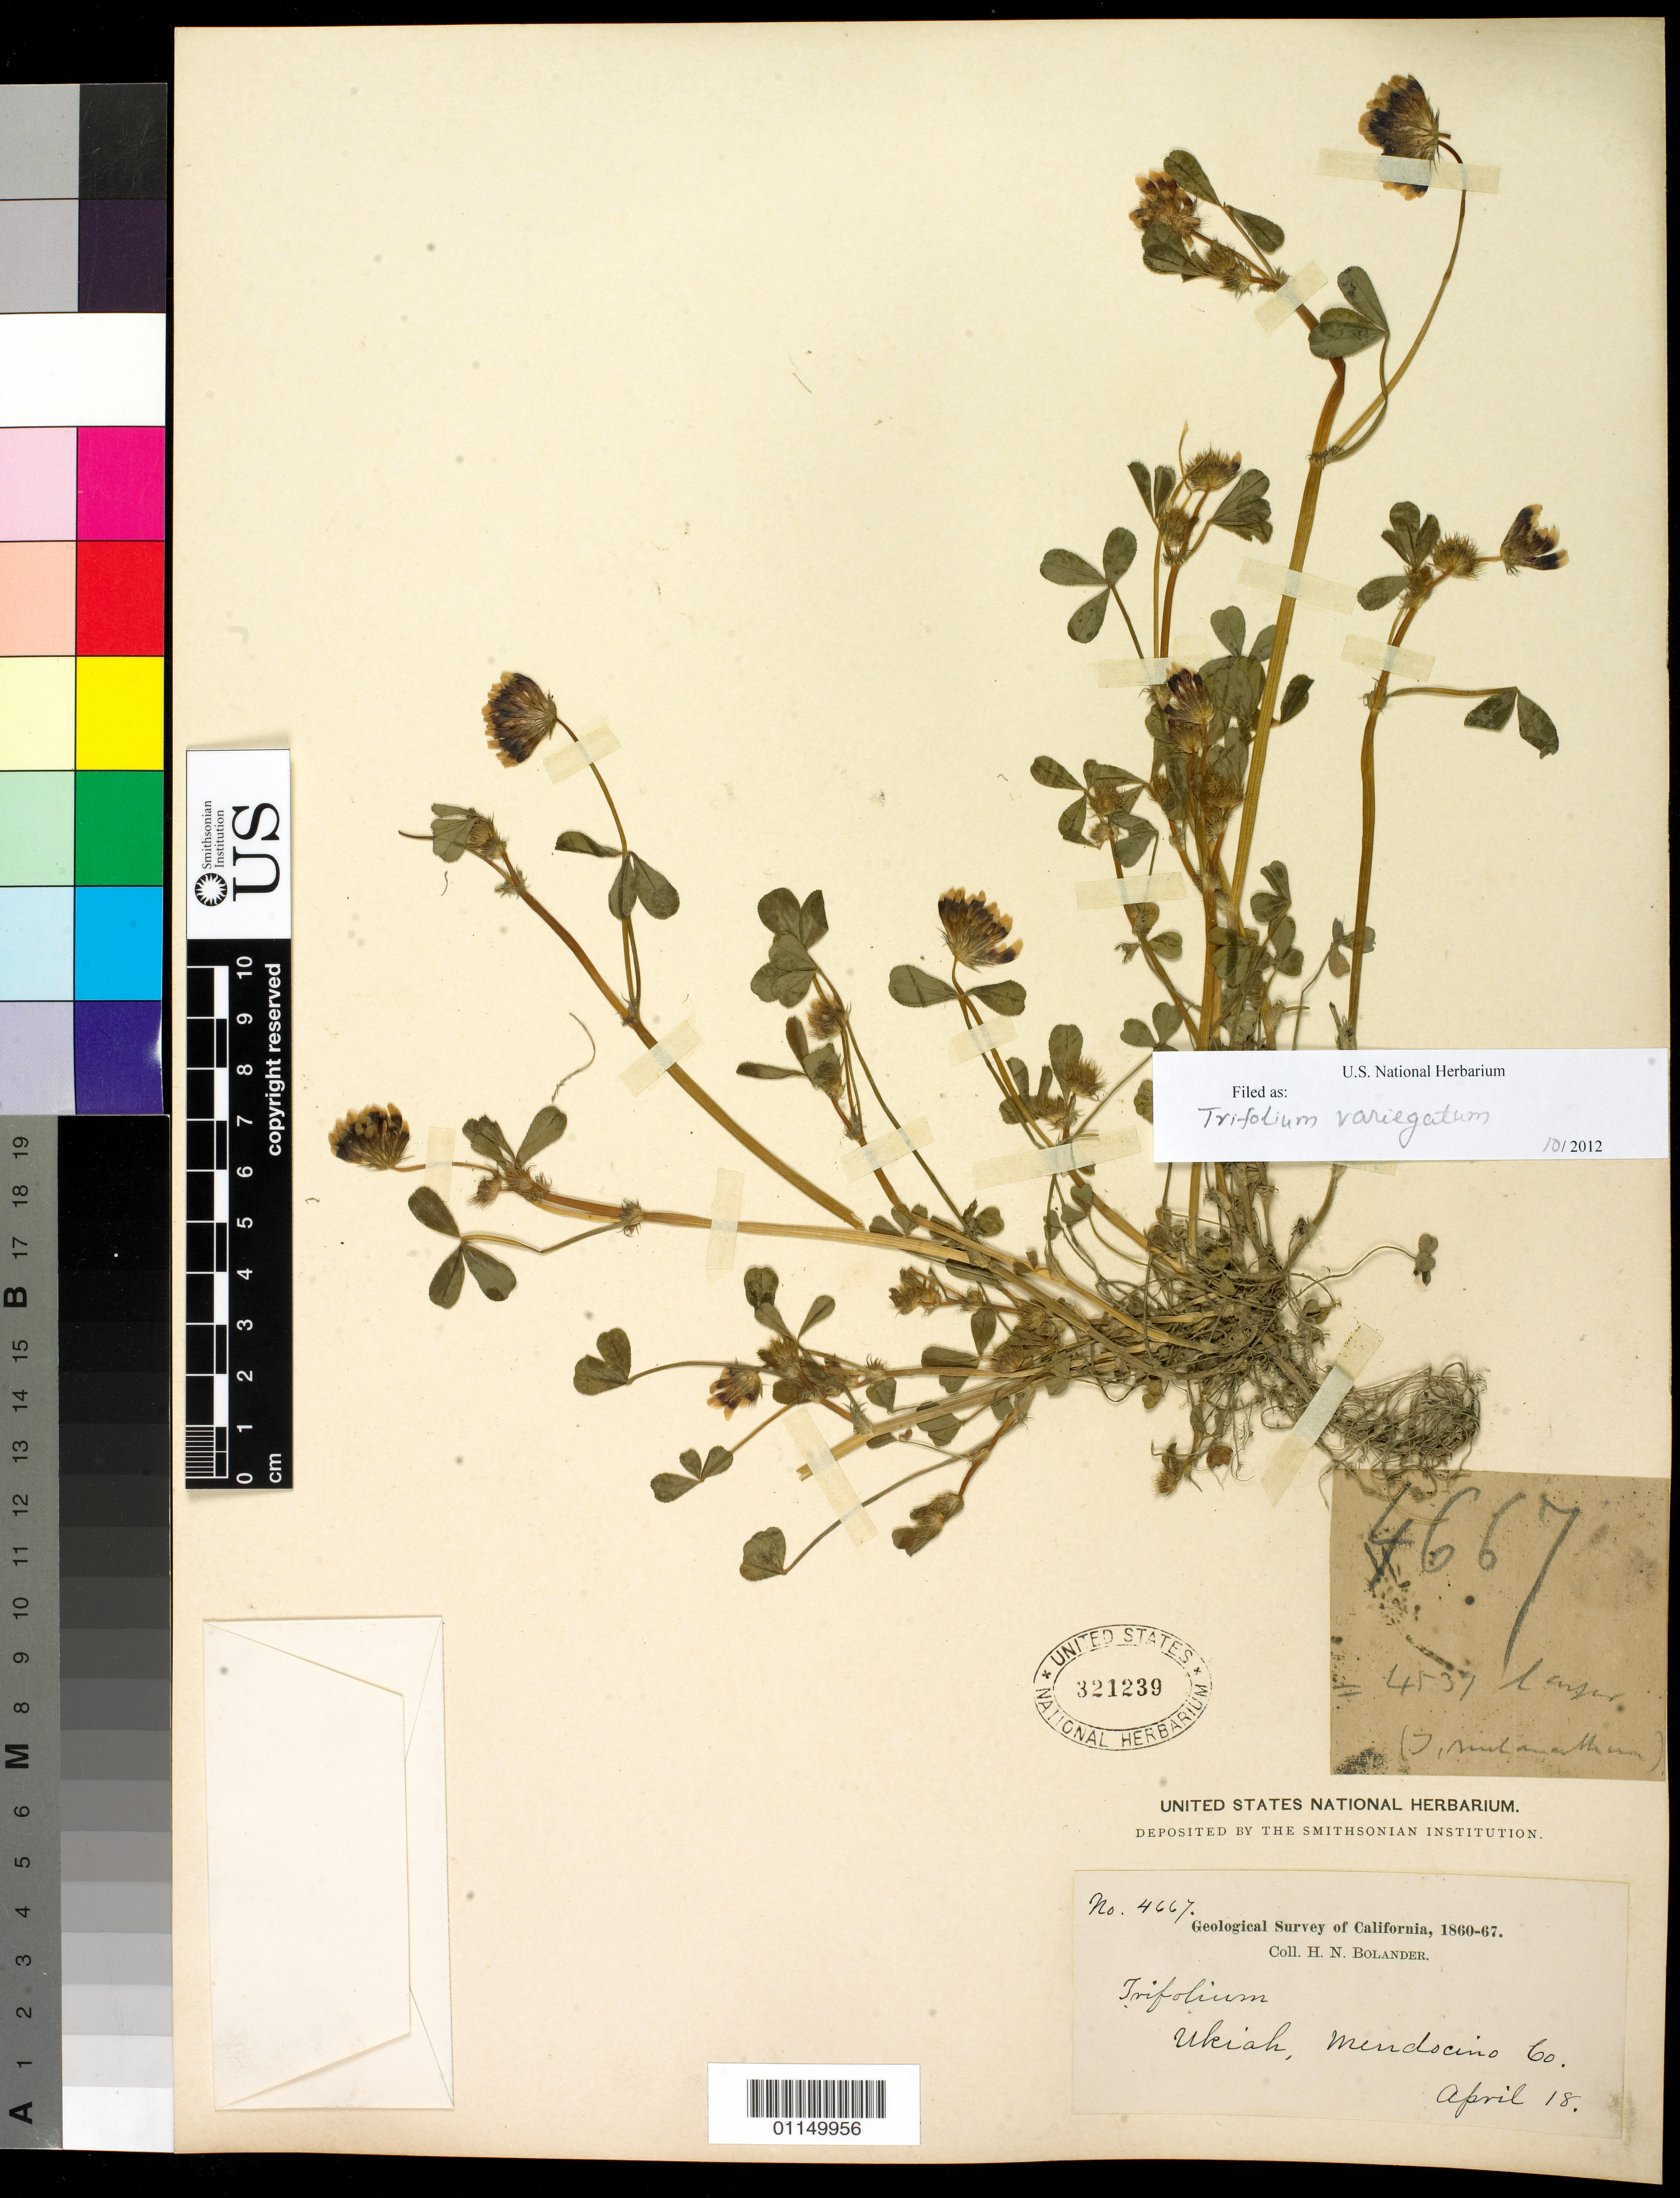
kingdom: Plantae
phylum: Tracheophyta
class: Magnoliopsida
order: Fabales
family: Fabaceae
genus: Trifolium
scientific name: Trifolium variegatum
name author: Nutt.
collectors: H. Bolander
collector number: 4667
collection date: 1860-04-18/1867-04-18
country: United States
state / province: California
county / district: Mendocino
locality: Ukiah.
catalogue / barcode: US 321239